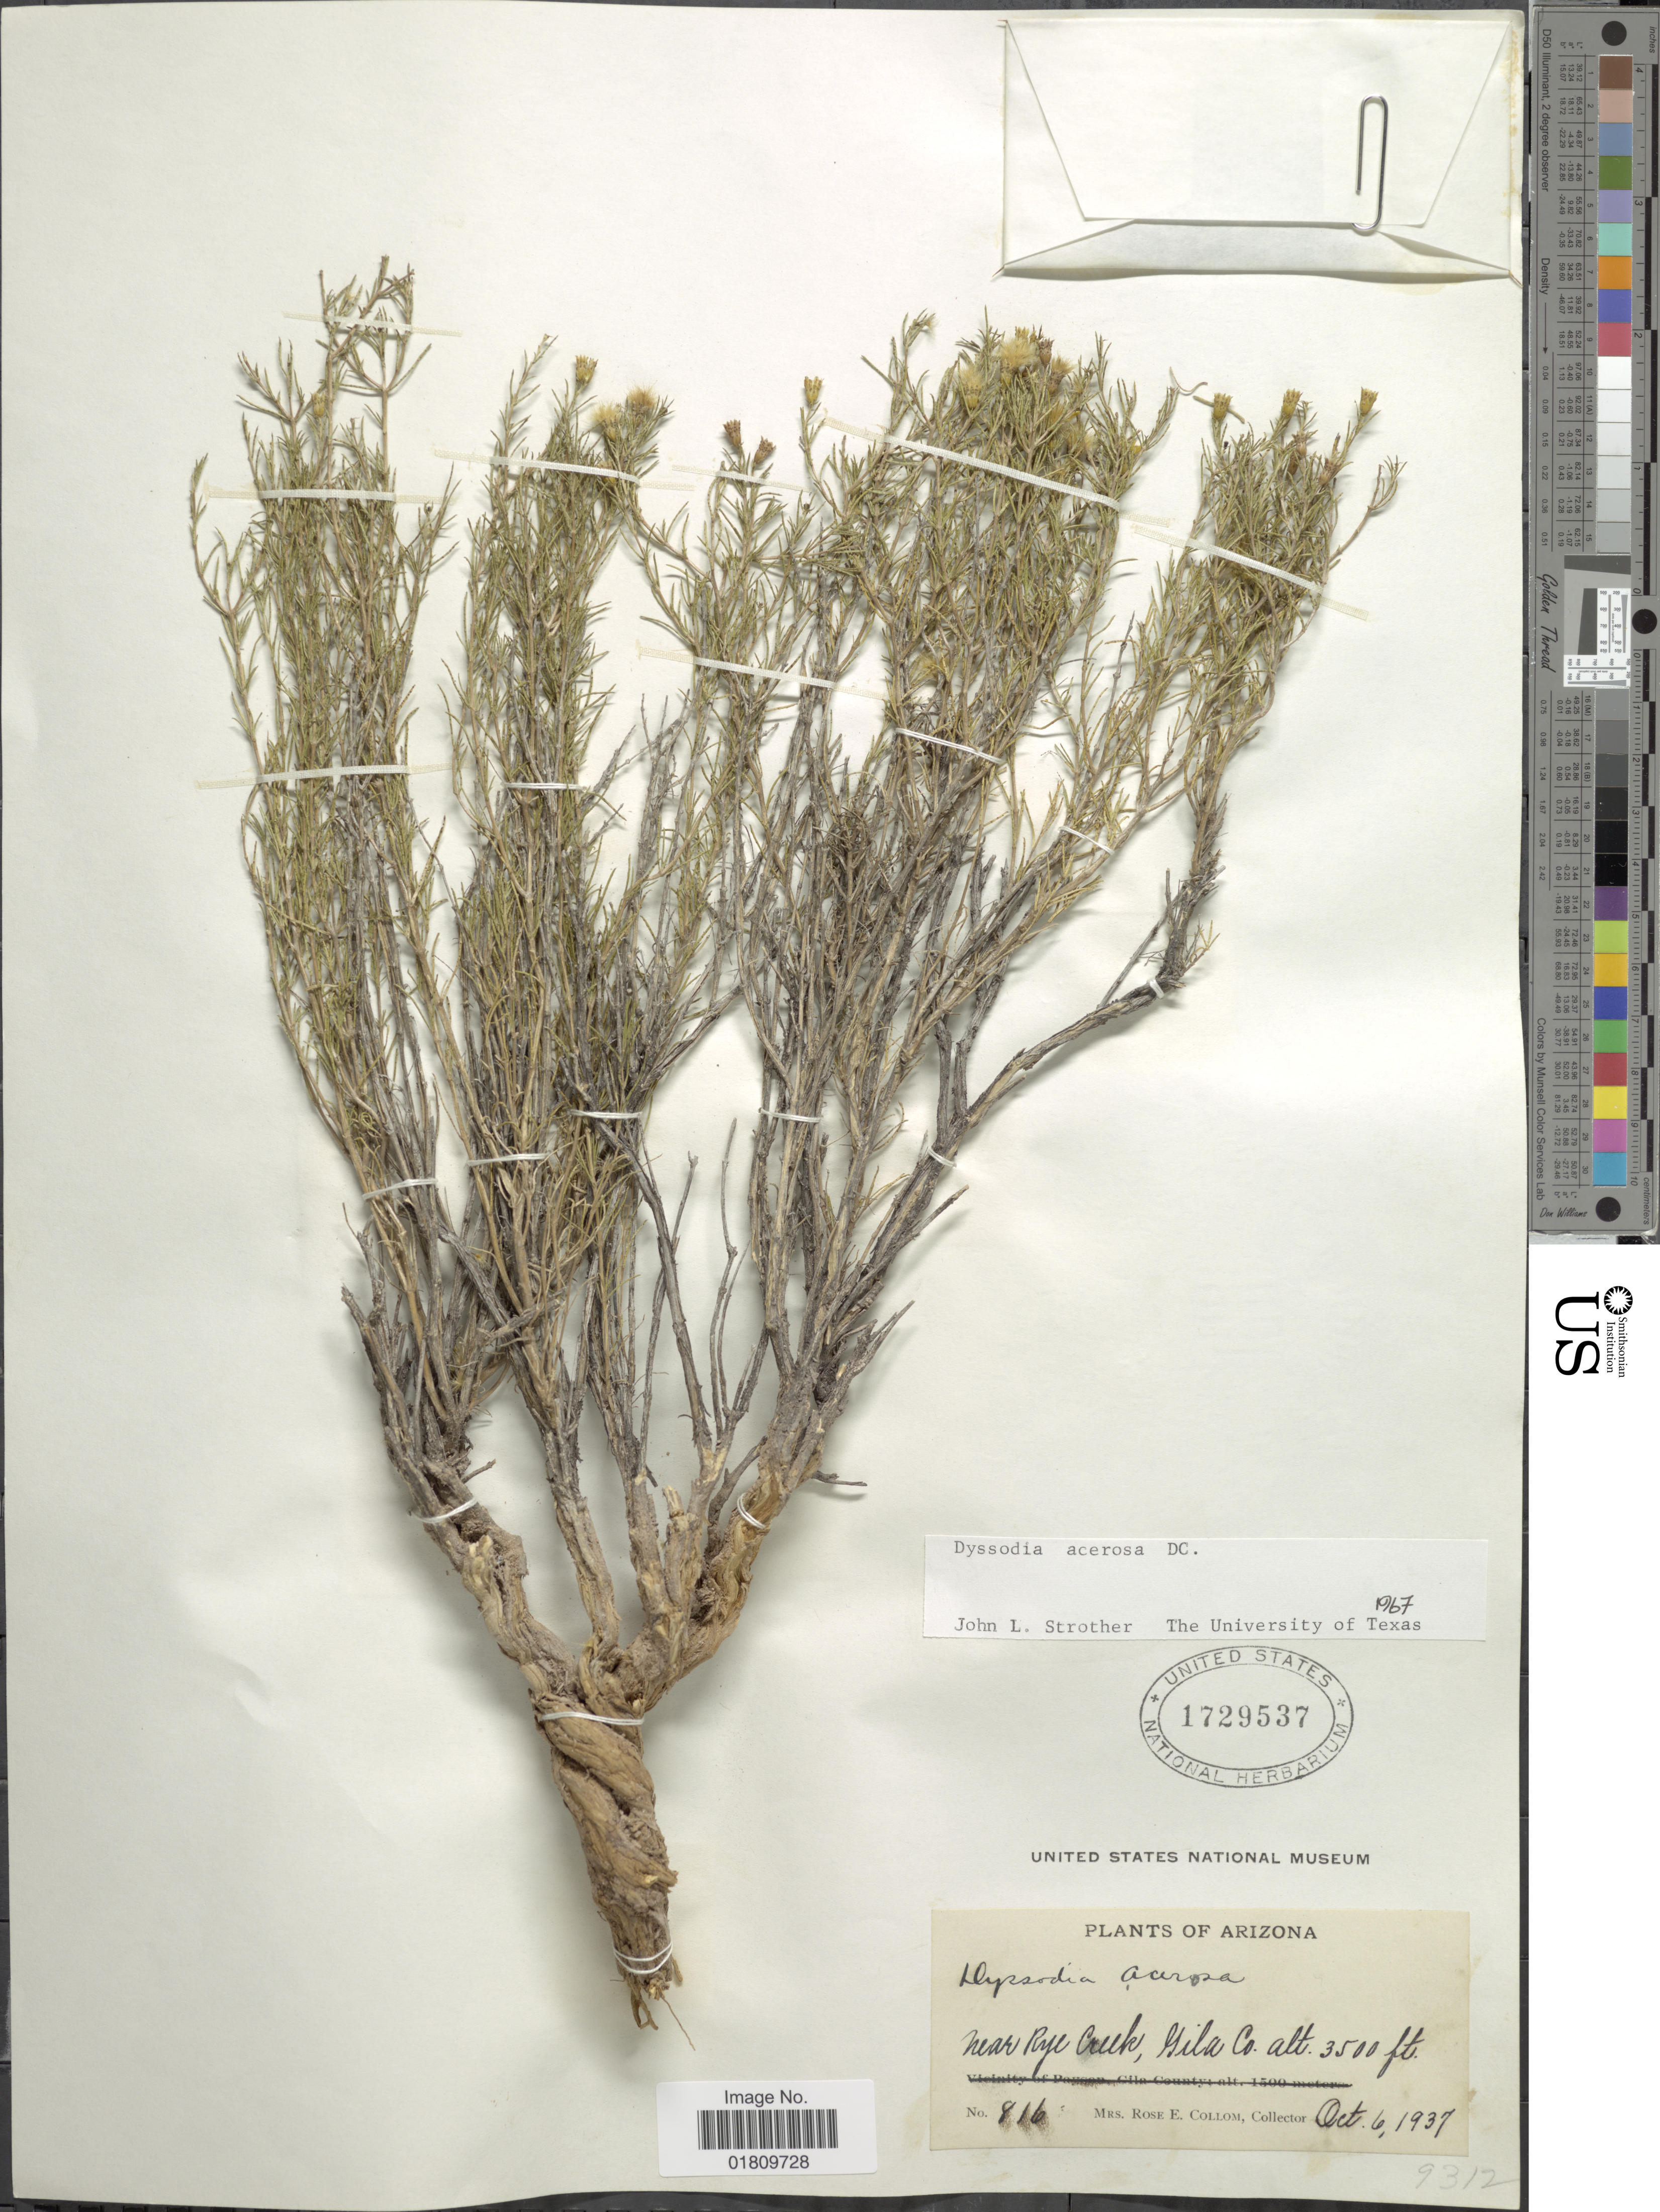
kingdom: Plantae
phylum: Tracheophyta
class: Magnoliopsida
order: Asterales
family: Asteraceae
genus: Thymophylla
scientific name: Thymophylla acerosa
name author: (DC.) Strother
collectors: R. E. Collom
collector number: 816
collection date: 1937-10-06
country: United States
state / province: Arizona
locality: Near Rye Creek, Gila Co.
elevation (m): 1067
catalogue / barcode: US 1729537